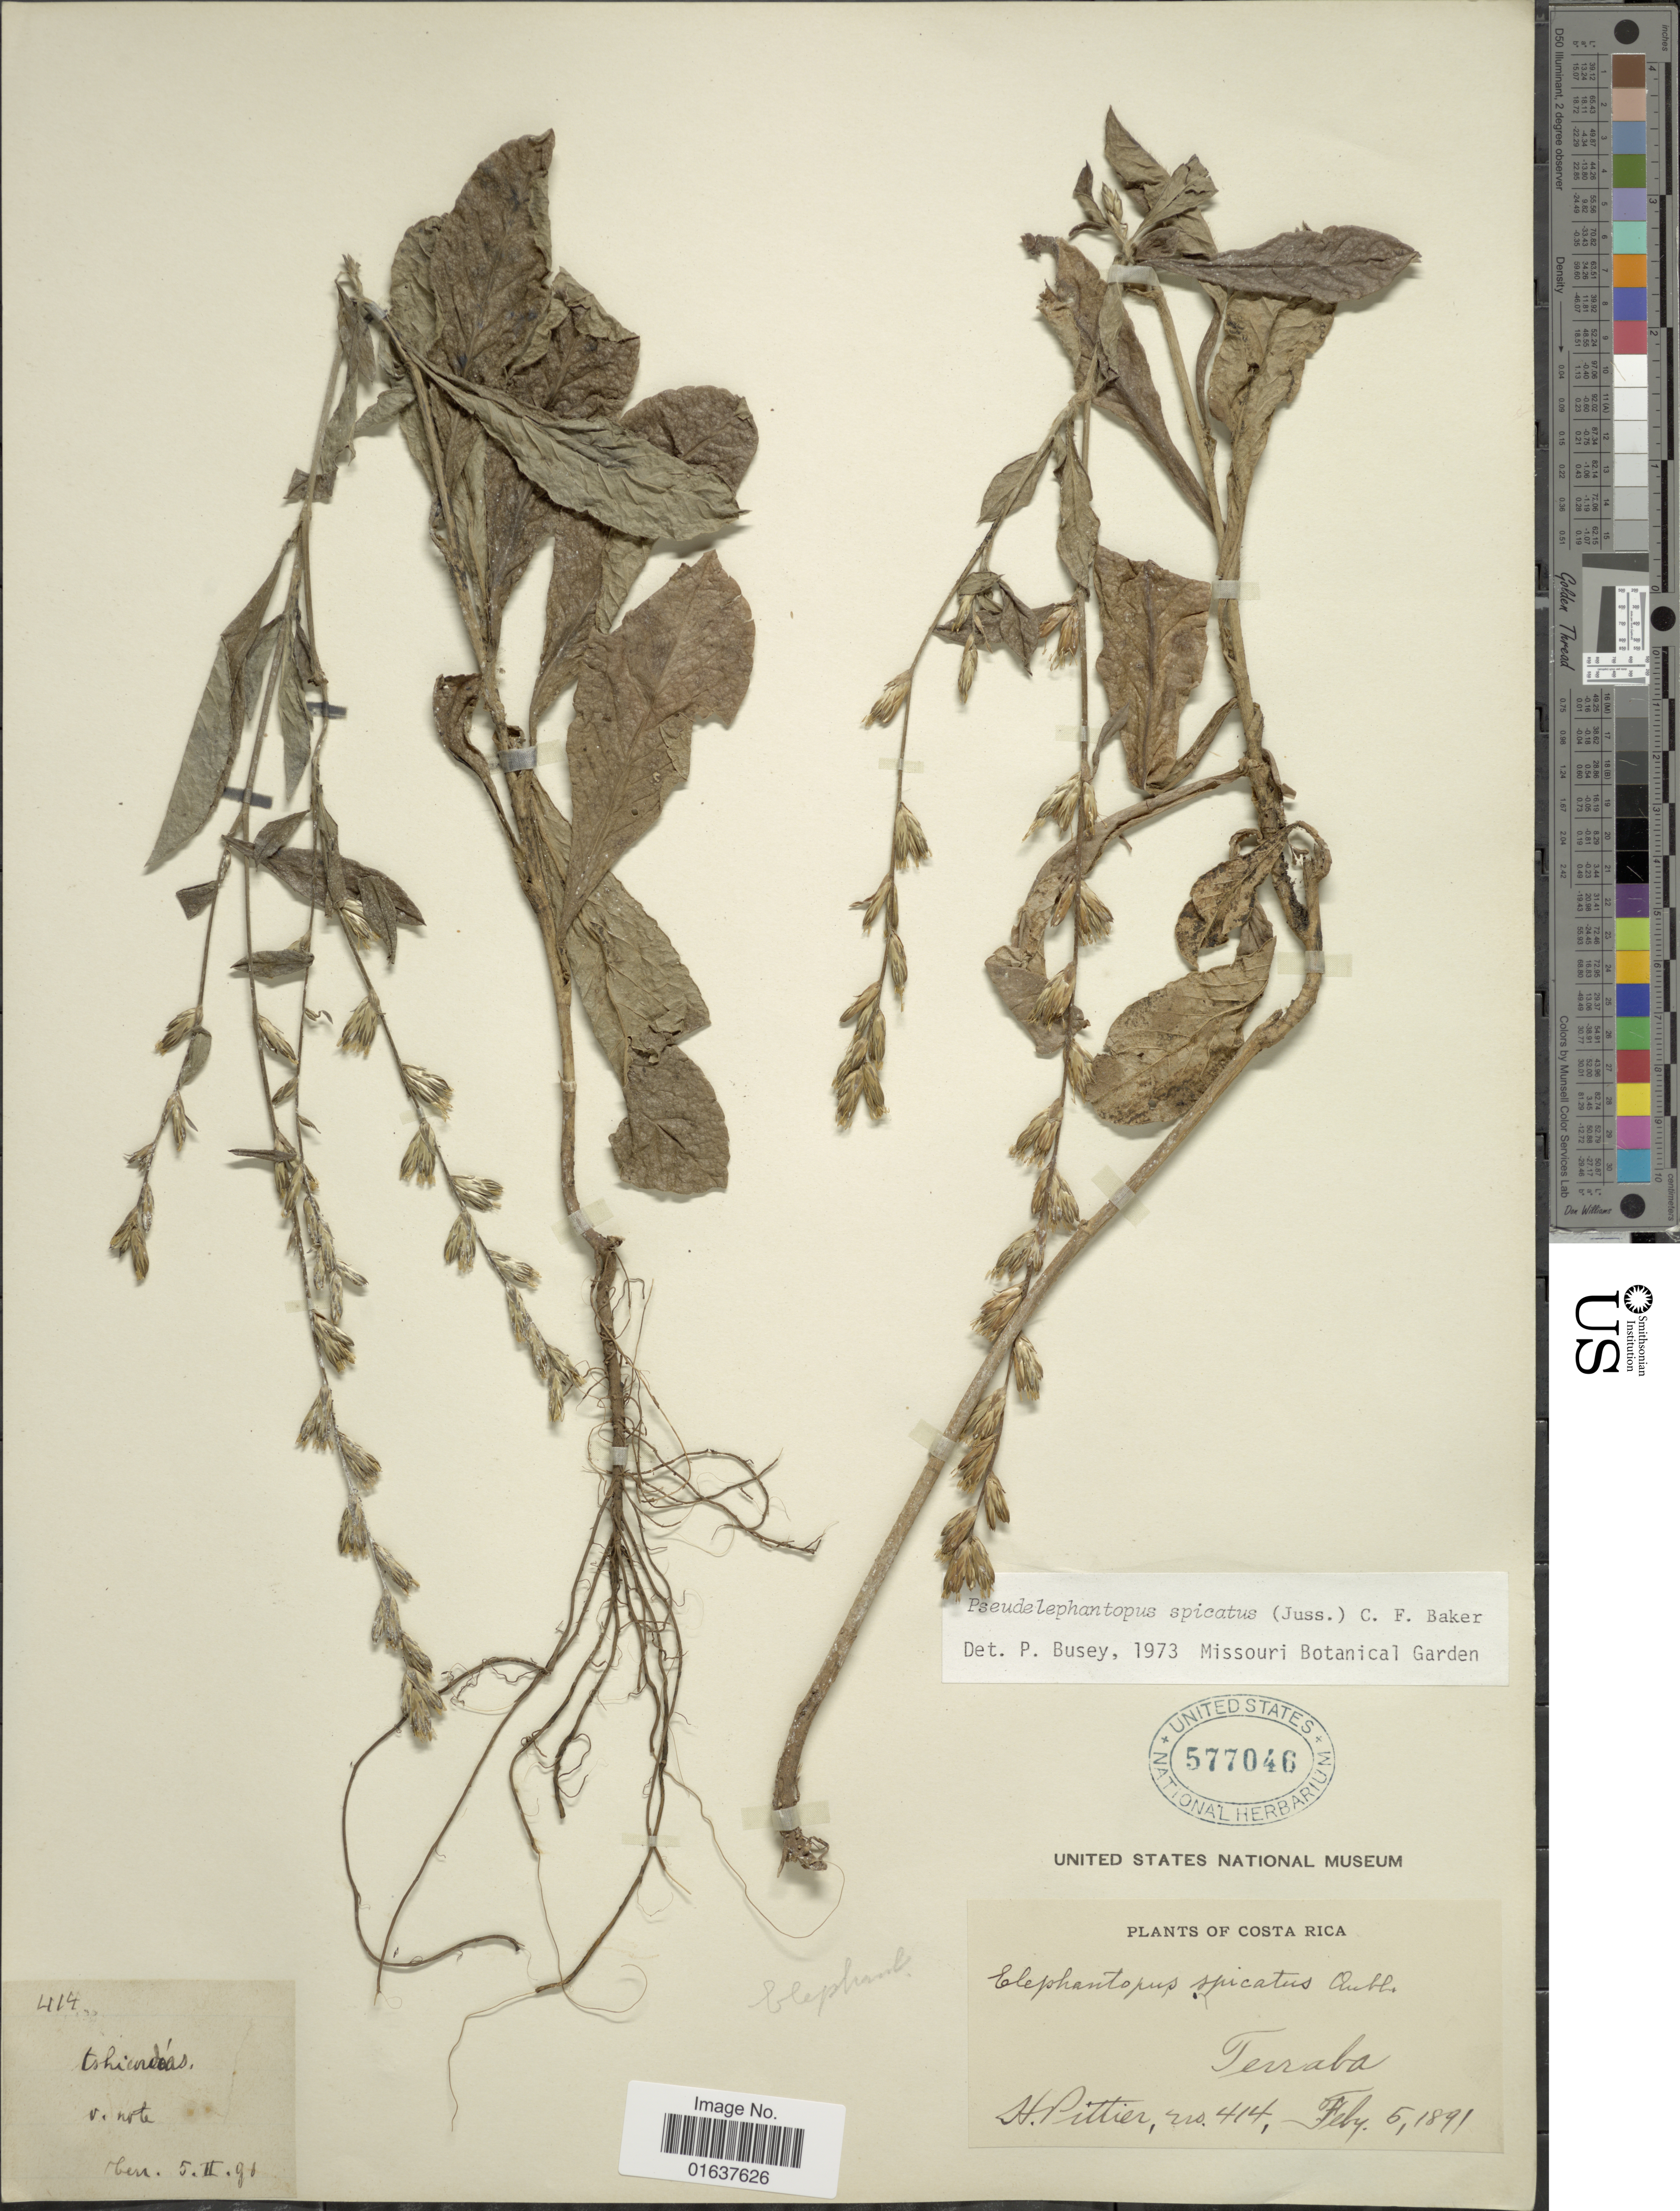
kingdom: Plantae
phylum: Tracheophyta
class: Magnoliopsida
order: Asterales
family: Asteraceae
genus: Pseudelephantopus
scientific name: Pseudelephantopus spicatus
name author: (Juss. ex Aubl.) C.F. Baker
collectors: H. F. Pittier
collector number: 414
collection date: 1891-02-05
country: Costa Rica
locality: Terraba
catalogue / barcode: US 577046